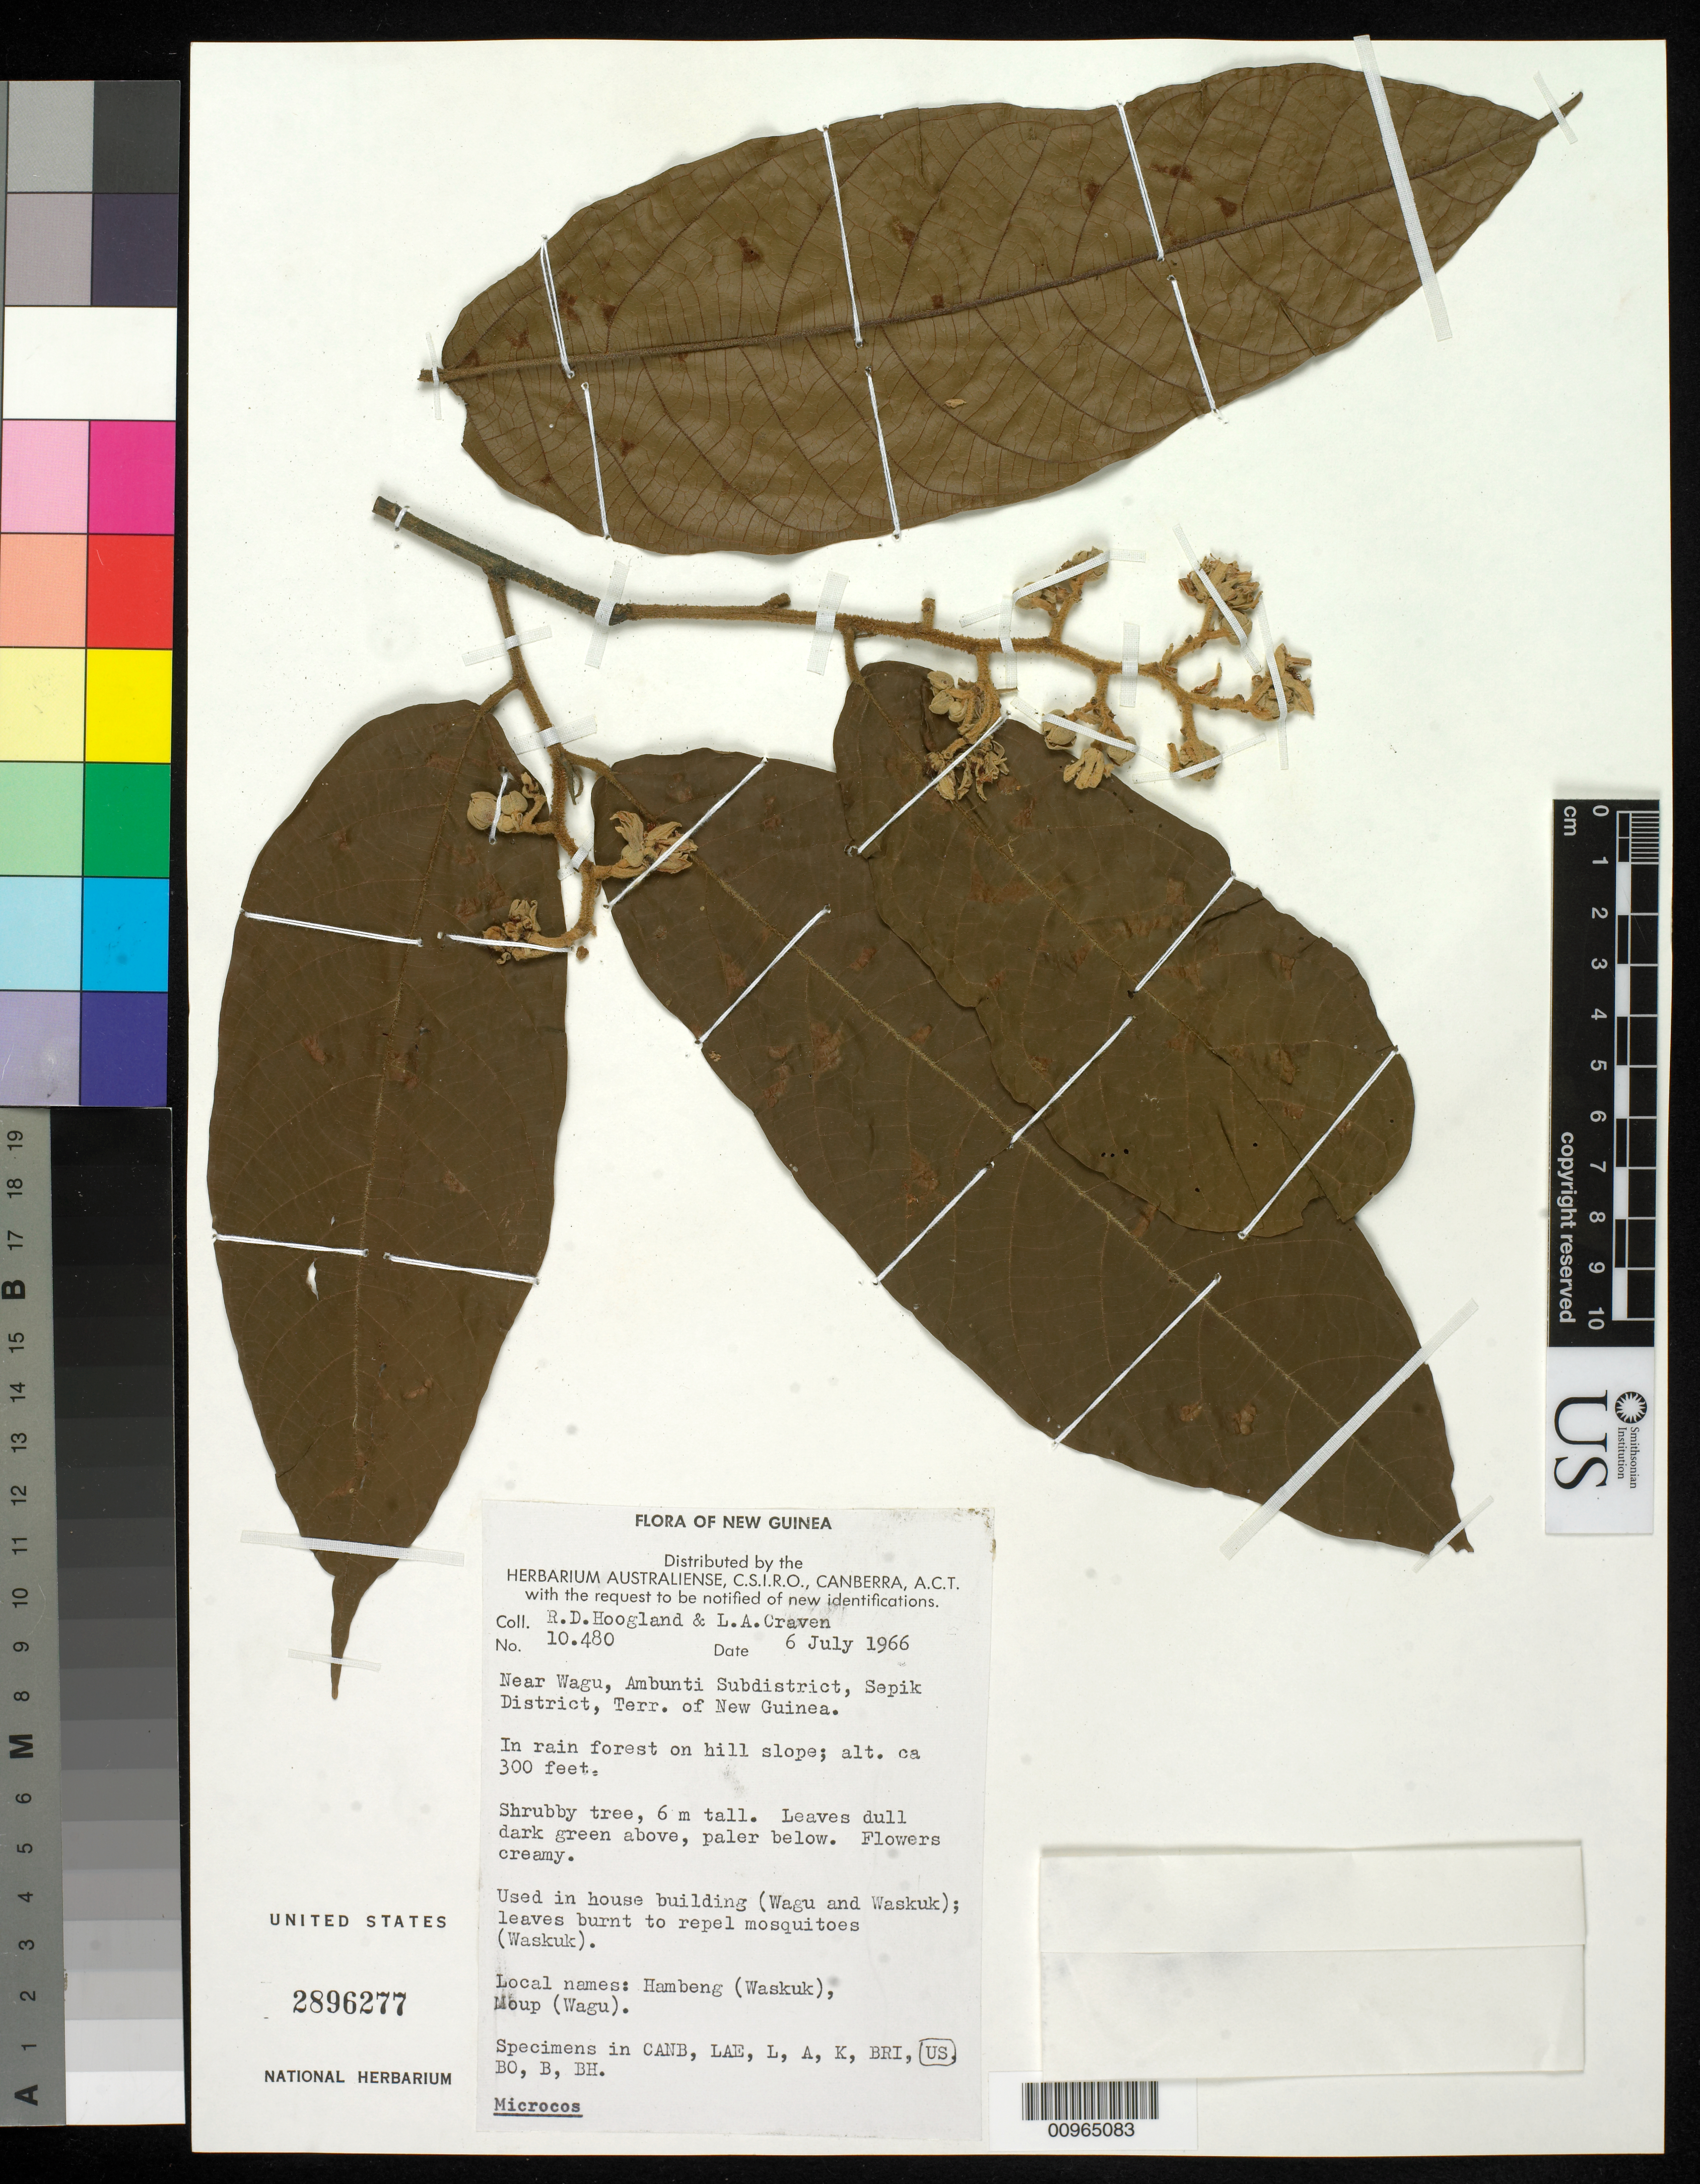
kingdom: Plantae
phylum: Tracheophyta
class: Magnoliopsida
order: Malvales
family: Malvaceae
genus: Microcos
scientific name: Microcos sp.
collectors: R. D. Hoogland & L. A. Craven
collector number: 10480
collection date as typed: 06 Jul 1966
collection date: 1966-07-06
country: Papua New Guinea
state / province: East Sepik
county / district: Ambunti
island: New Guinea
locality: Near Wagu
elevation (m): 91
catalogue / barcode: US 2896277